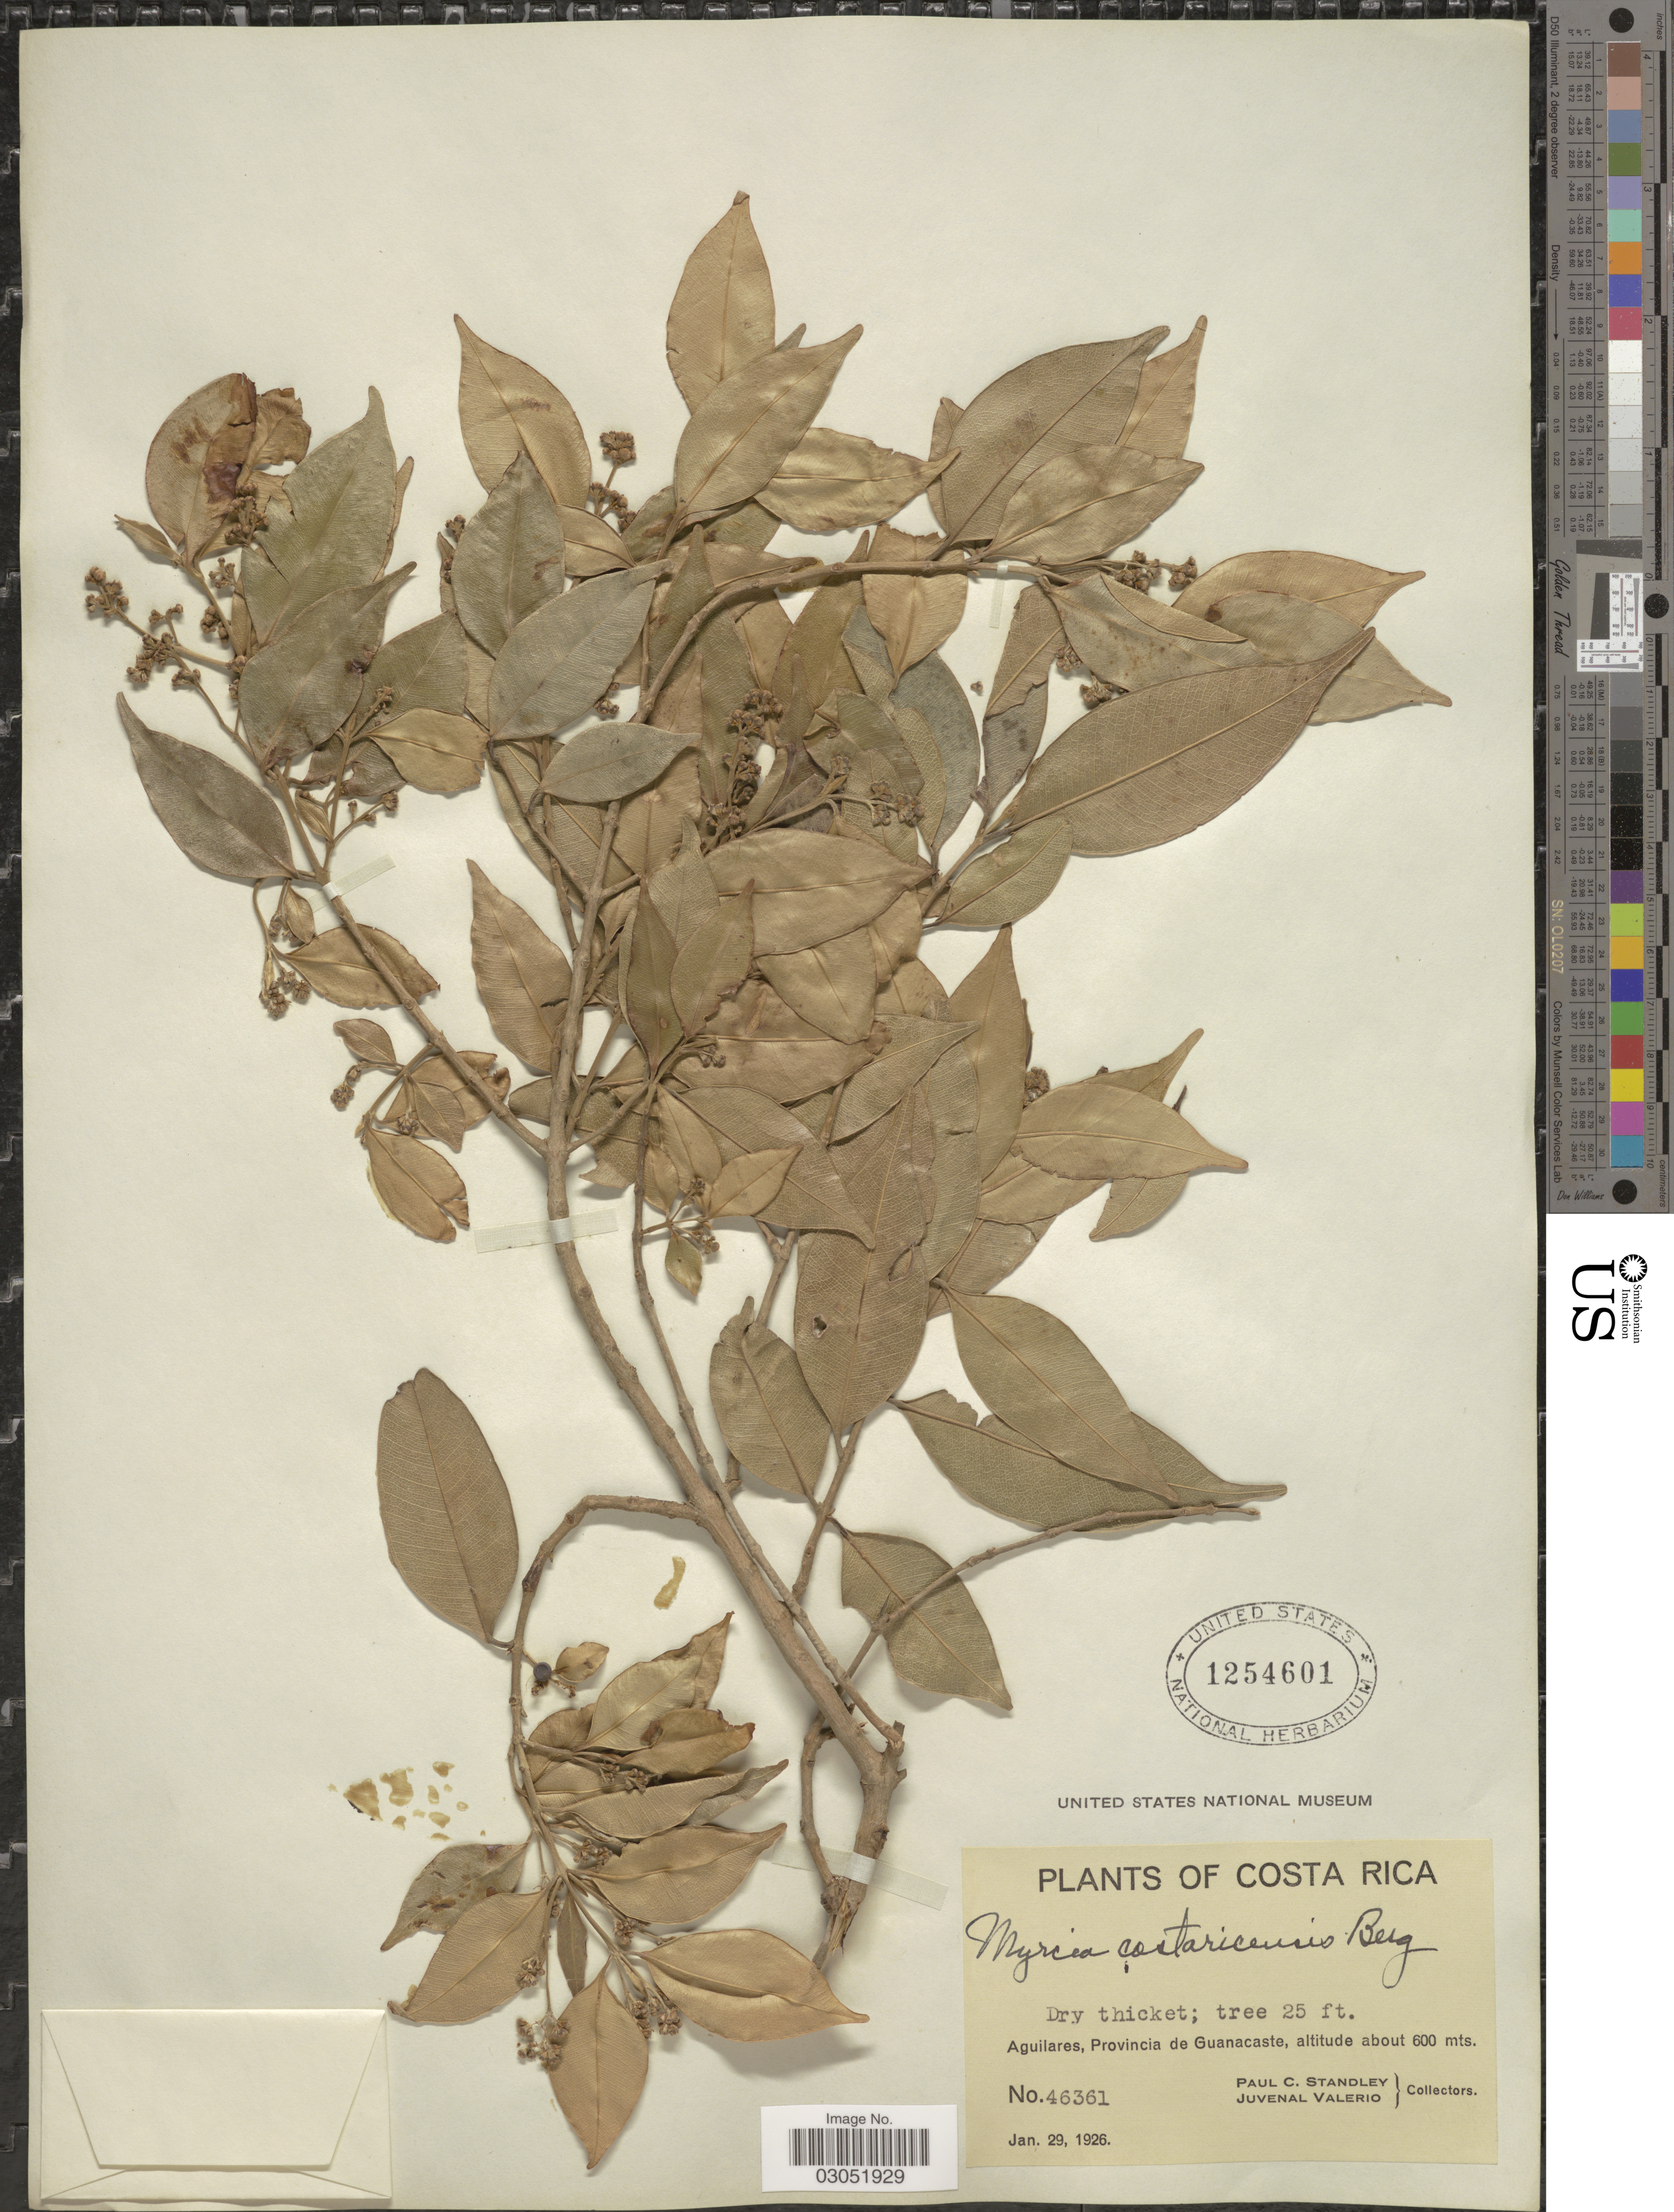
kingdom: Plantae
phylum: Tracheophyta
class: Magnoliopsida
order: Myrtales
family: Myrtaceae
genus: Myrcia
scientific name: Myrcia splendens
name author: (Sw.) DC.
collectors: P. C. Standley & J. Valerio R.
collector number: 46361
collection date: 1926-01-29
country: Costa Rica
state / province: Guanacaste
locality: Aguilares.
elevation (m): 600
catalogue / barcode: US 1254601